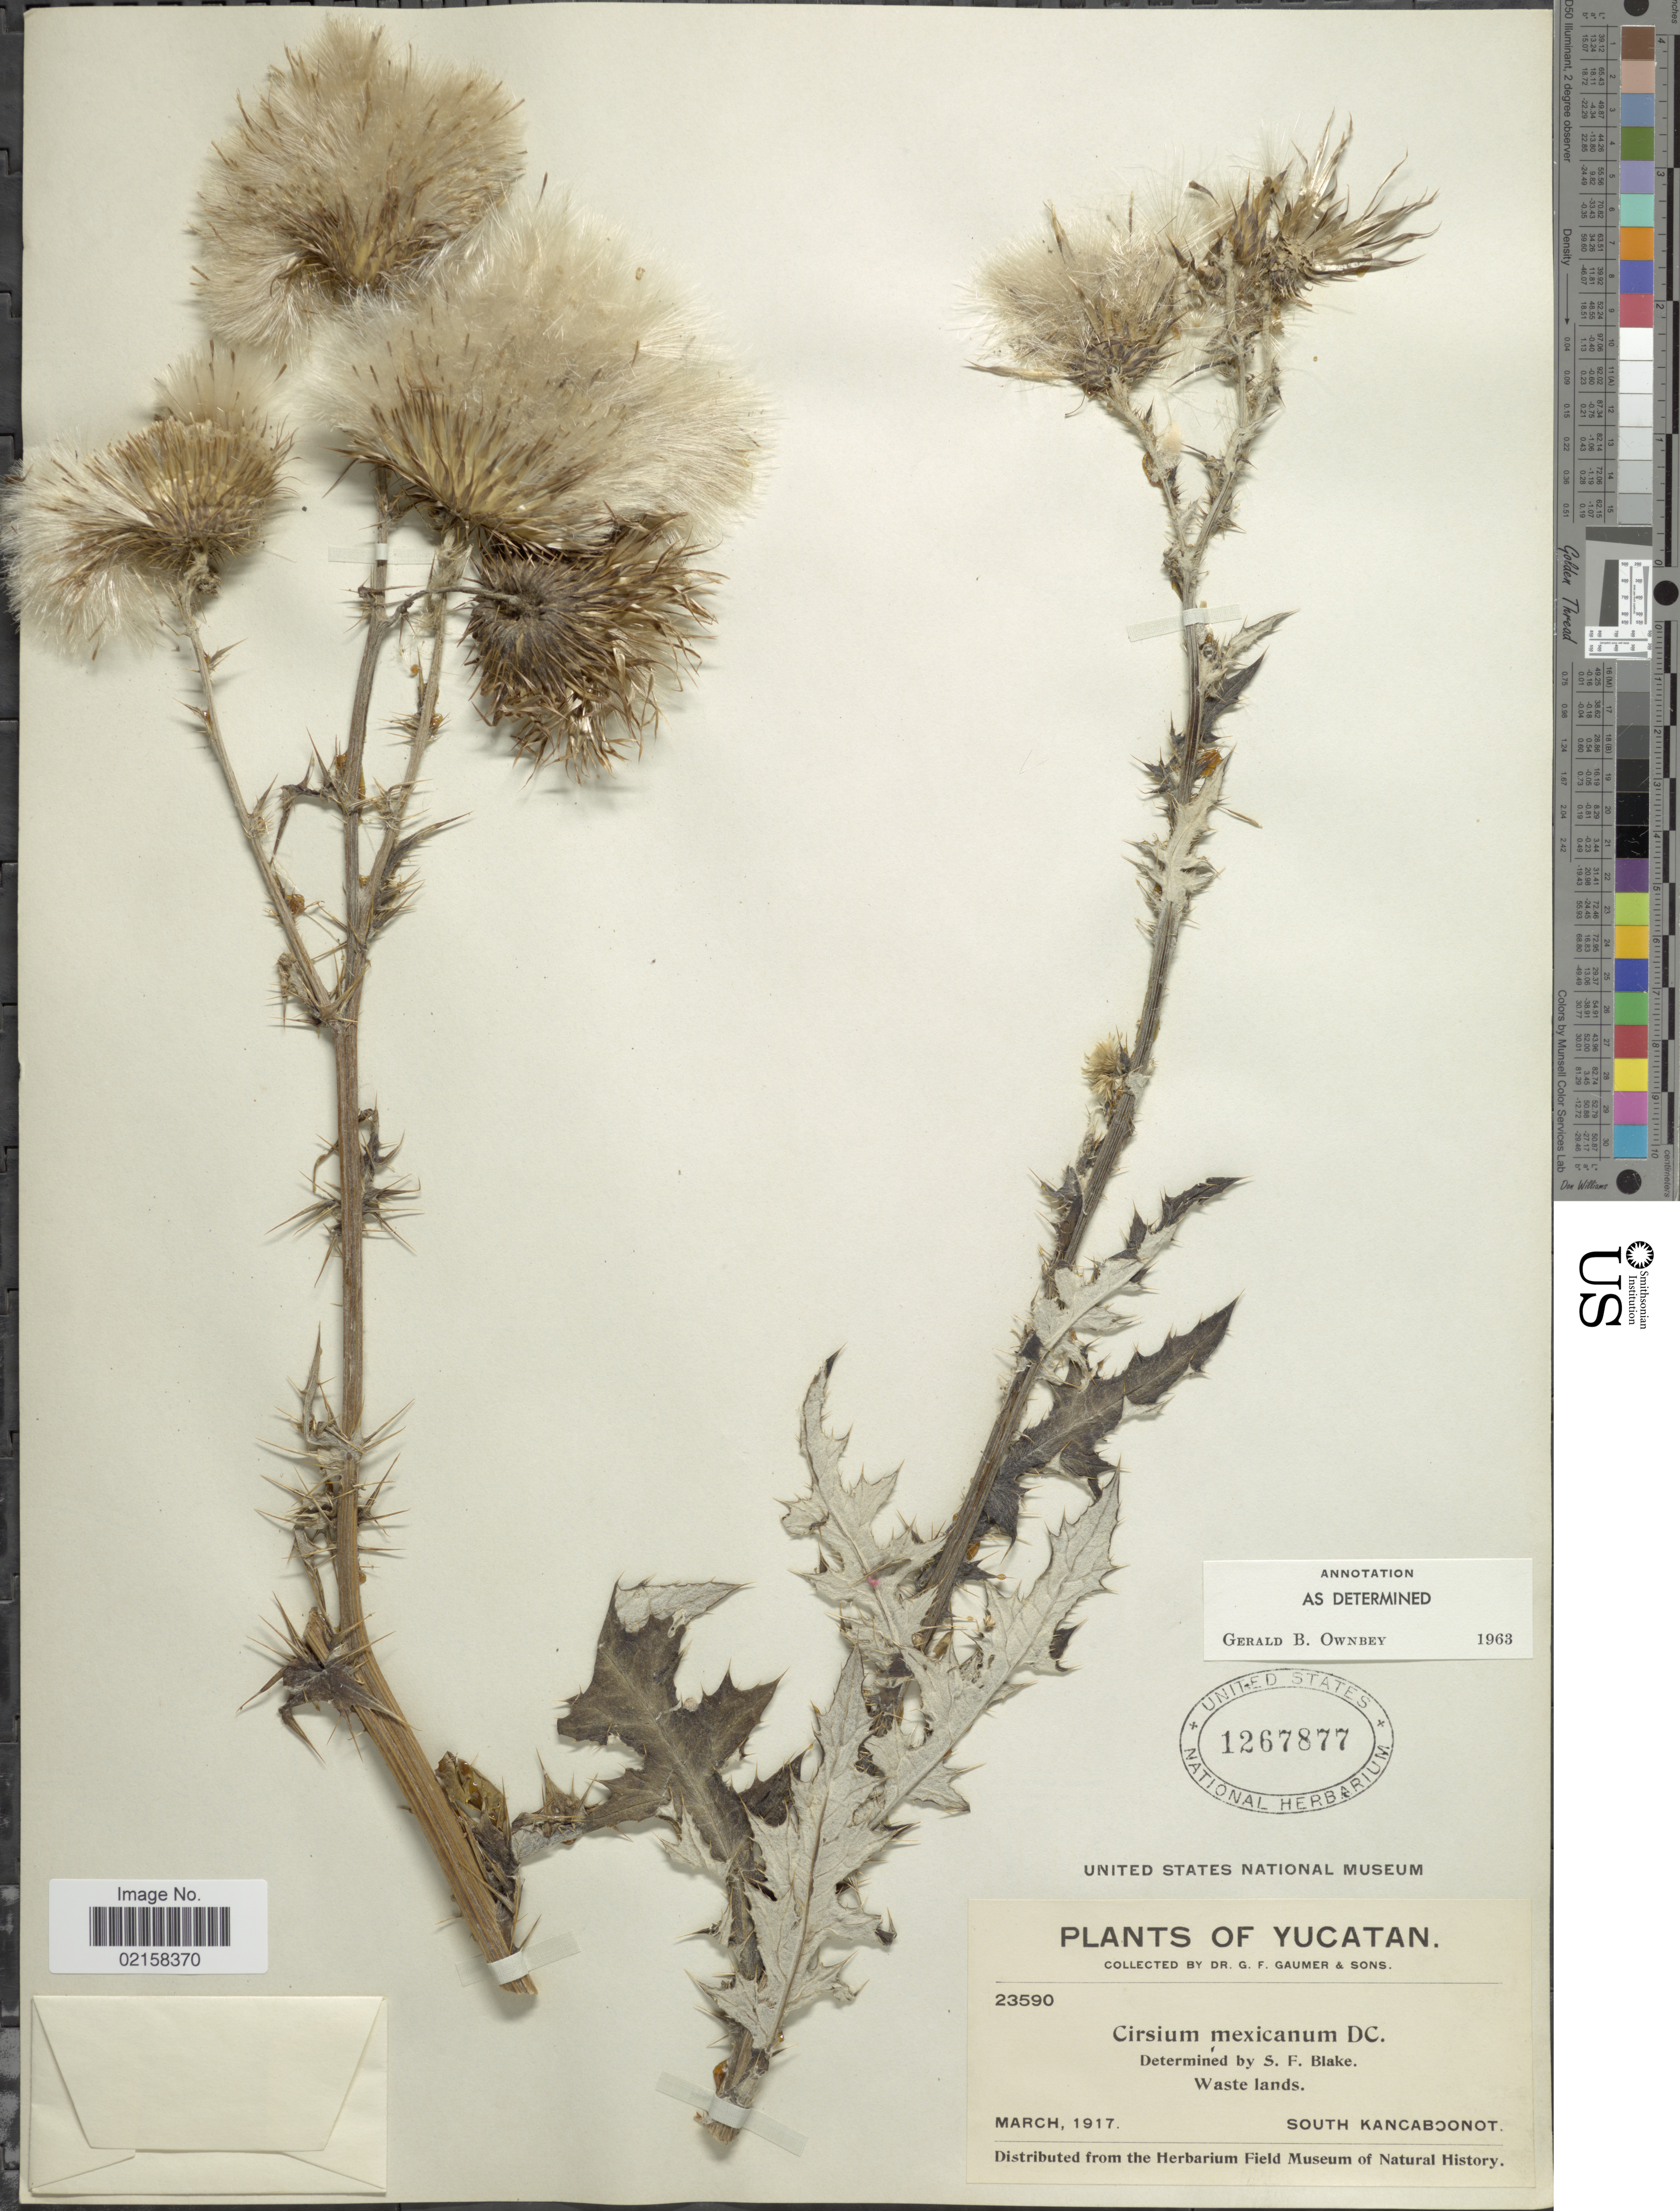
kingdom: Plantae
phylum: Tracheophyta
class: Magnoliopsida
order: Asterales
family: Asteraceae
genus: Cirsium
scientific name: Cirsium mexicanum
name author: DC.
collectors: G. F. Gaumer & et al.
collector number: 23590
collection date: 1917-03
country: Mexico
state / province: Yucatán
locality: Waste lands, South Kancaboonot.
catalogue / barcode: US 1267877